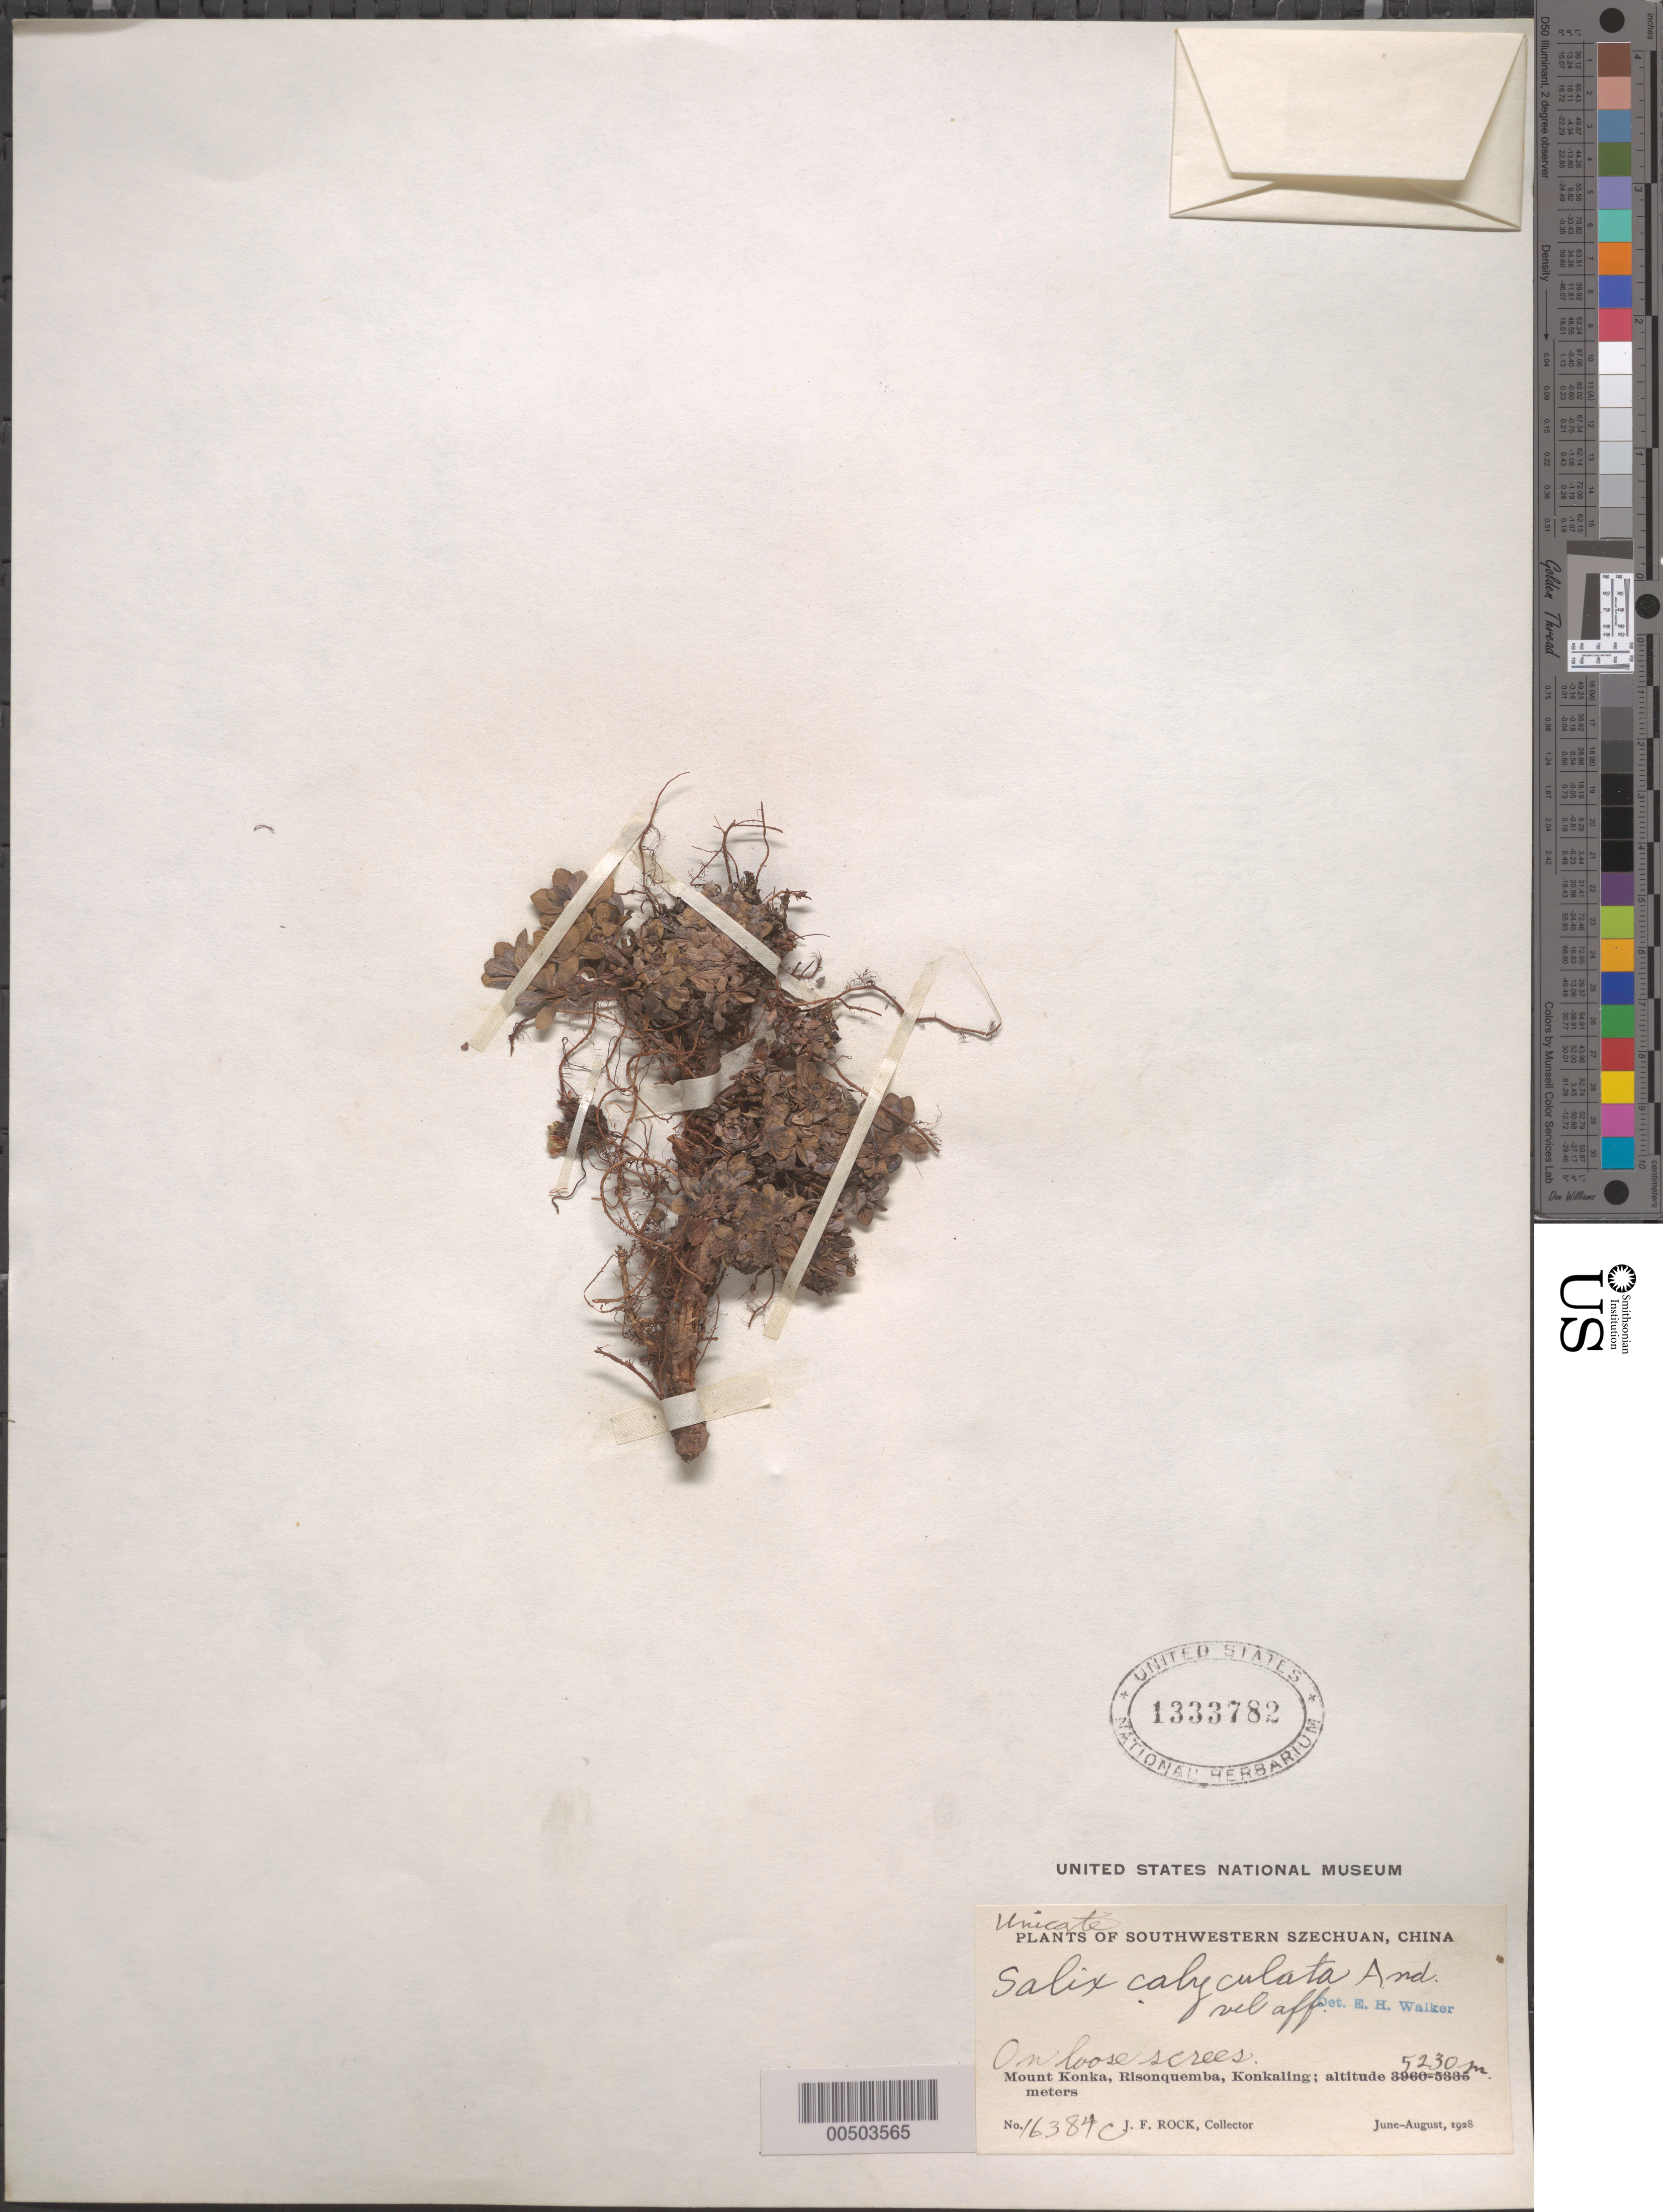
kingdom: Plantae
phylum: Tracheophyta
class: Magnoliopsida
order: Malpighiales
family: Salicaceae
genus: Salix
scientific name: Salix calyculata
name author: Hook.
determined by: Walker, E. H.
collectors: J. F. Rock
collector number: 16384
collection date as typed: Jun 1928 to -- Aug 1928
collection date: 1928-06/1928-08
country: China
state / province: Sichuan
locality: Mount Konka, Risonquemba, Konkaling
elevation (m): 5230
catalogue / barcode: US 1333782